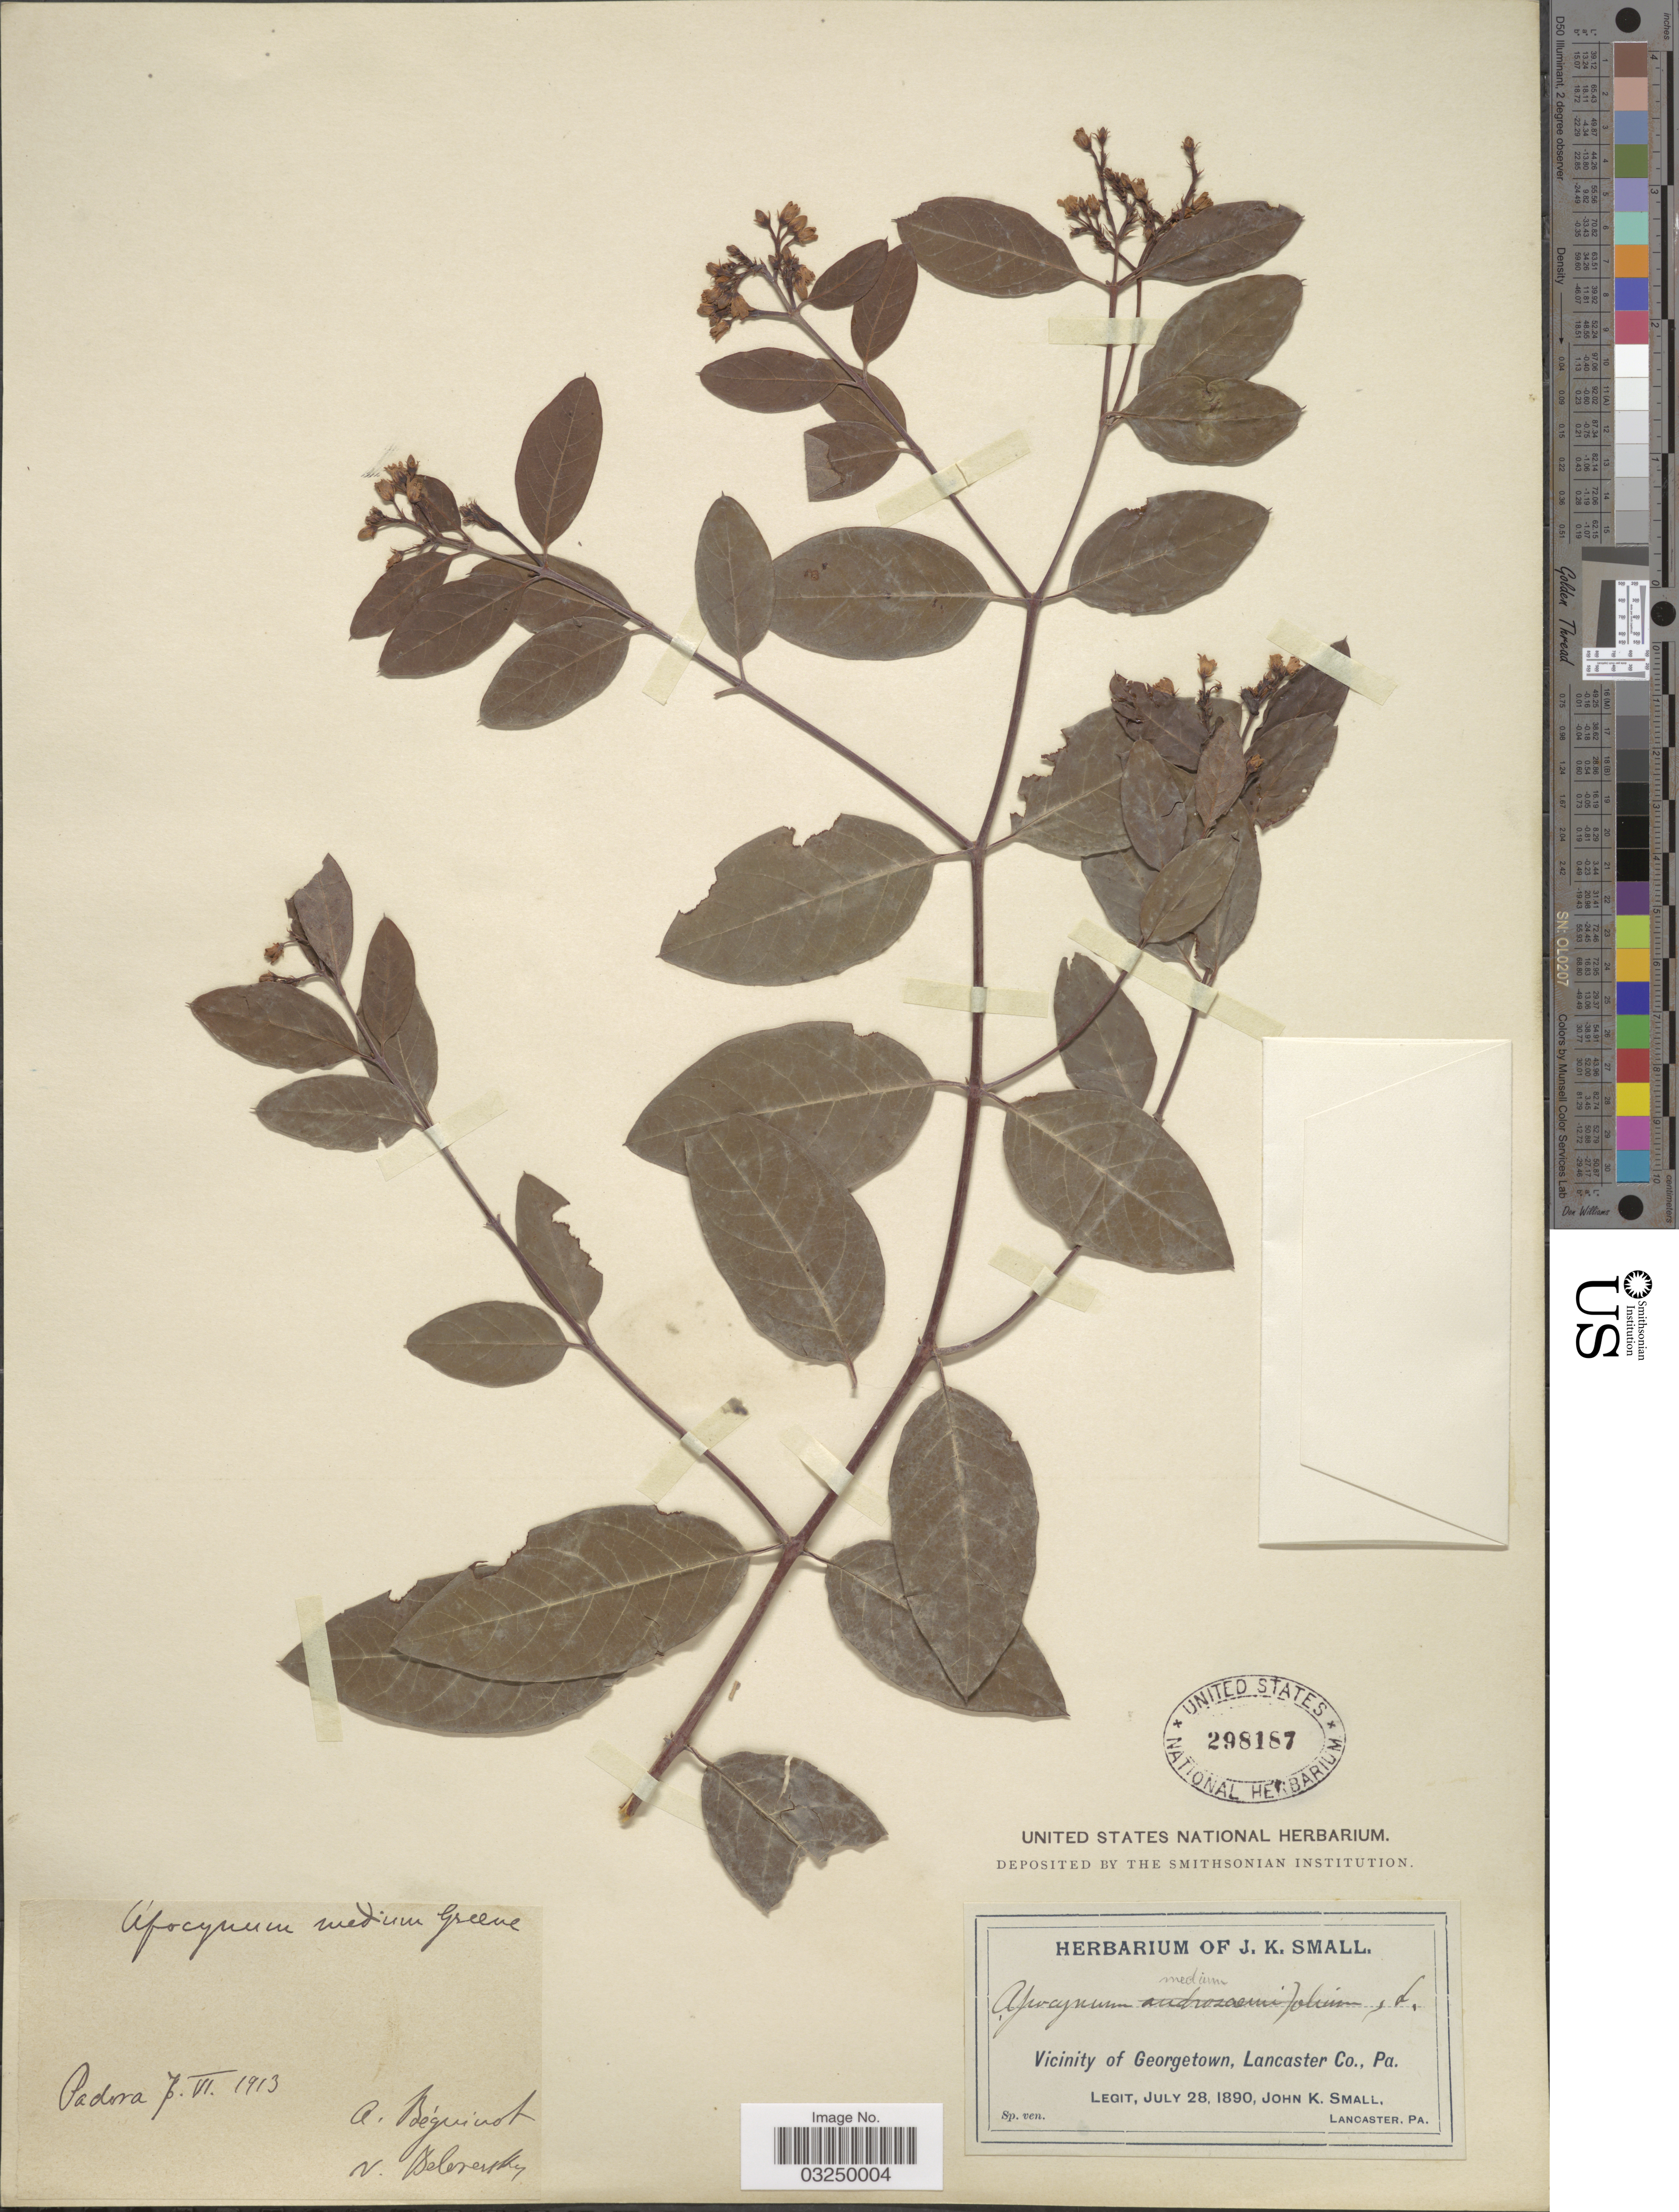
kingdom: Plantae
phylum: Tracheophyta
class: Magnoliopsida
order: Gentianales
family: Apocynaceae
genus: Apocynum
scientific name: Apocynum medium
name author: Greene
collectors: J. K. Small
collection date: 1890-07-28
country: United States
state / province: Pennsylvania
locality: Vicinity of Georgetown, Lancaster Co., Pa.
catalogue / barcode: US 298187